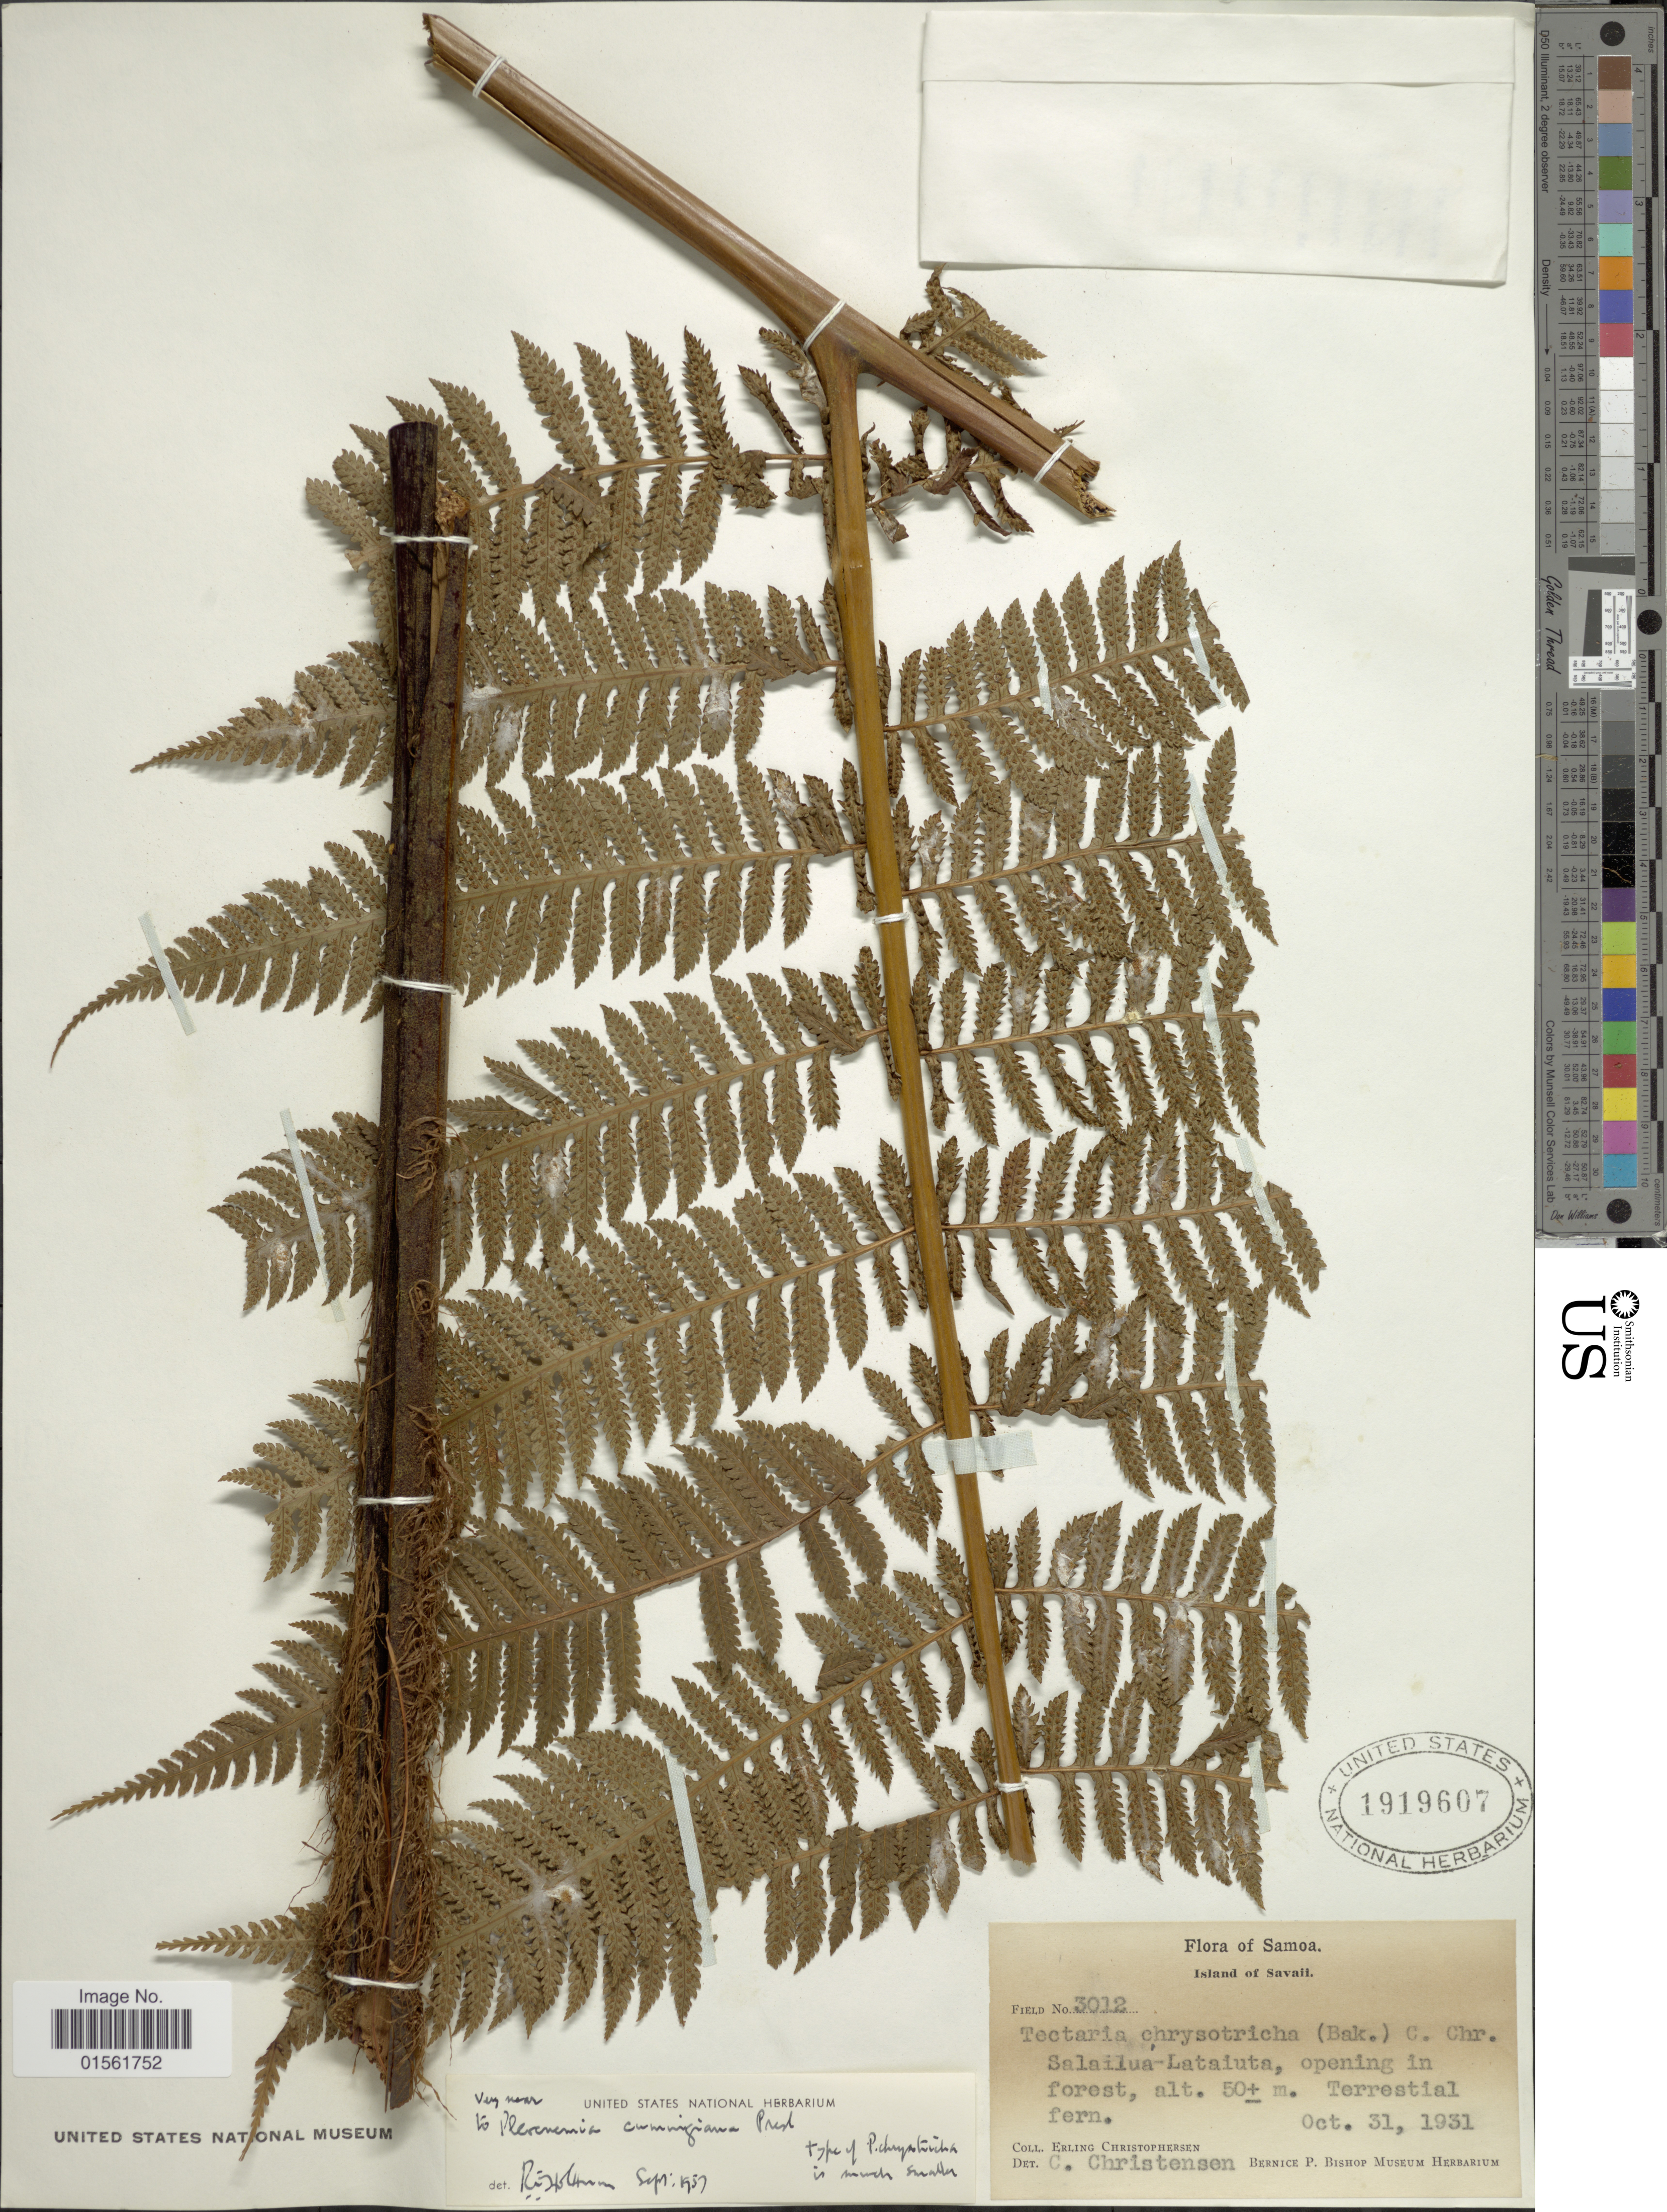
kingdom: Plantae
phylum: Tracheophyta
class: Polypodiopsida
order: Polypodiales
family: Dryopteridaceae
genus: Pleocnemia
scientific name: Pleocnemia cumingiana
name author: C. Presl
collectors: E. Christophersen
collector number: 3012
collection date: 1931-10-31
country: Samoa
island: Savai'i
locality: Samoa. Island of Savaii. Salailua-Lataiuta, opening in forest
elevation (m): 50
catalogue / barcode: US 1919607